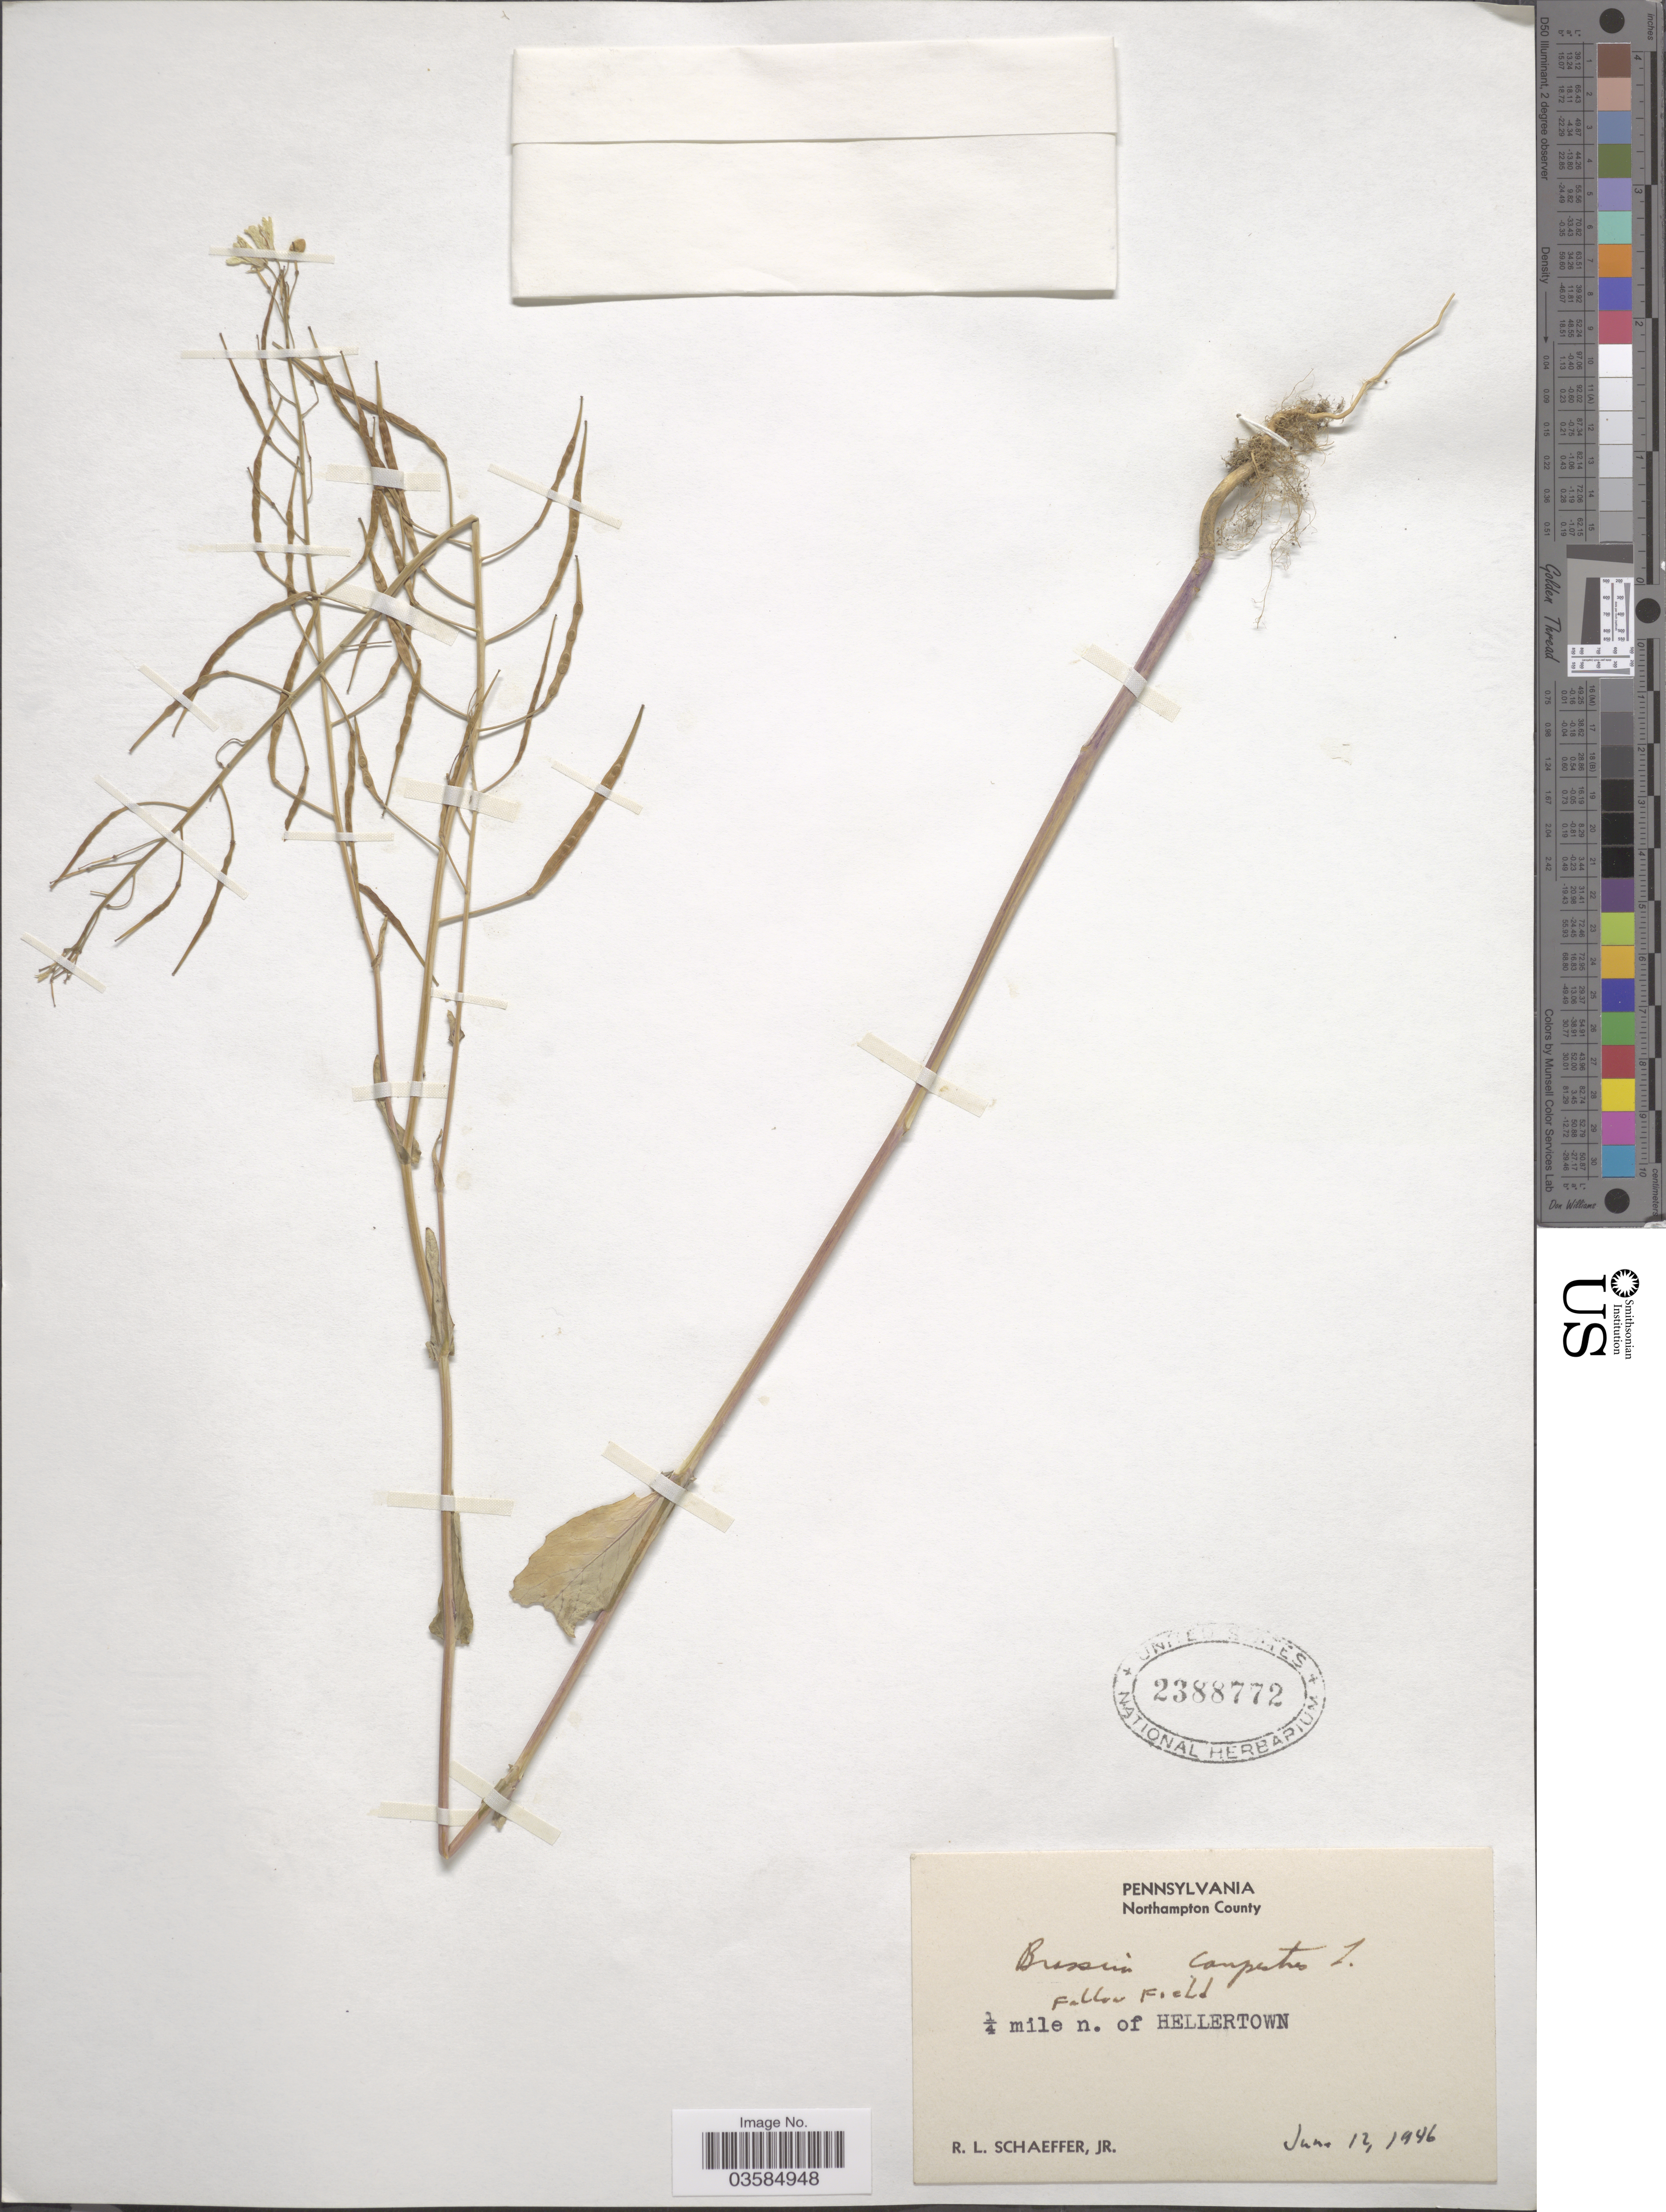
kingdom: Plantae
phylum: Tracheophyta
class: Magnoliopsida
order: Brassicales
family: Brassicaceae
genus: Brassica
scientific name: Brassica campestris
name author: L.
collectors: R. L. Schaeffer Jr.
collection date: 1946-06-12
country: United States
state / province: Pennsylvania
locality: Northampton County. ¼ miles n. of Hellertown.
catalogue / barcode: US 2388772